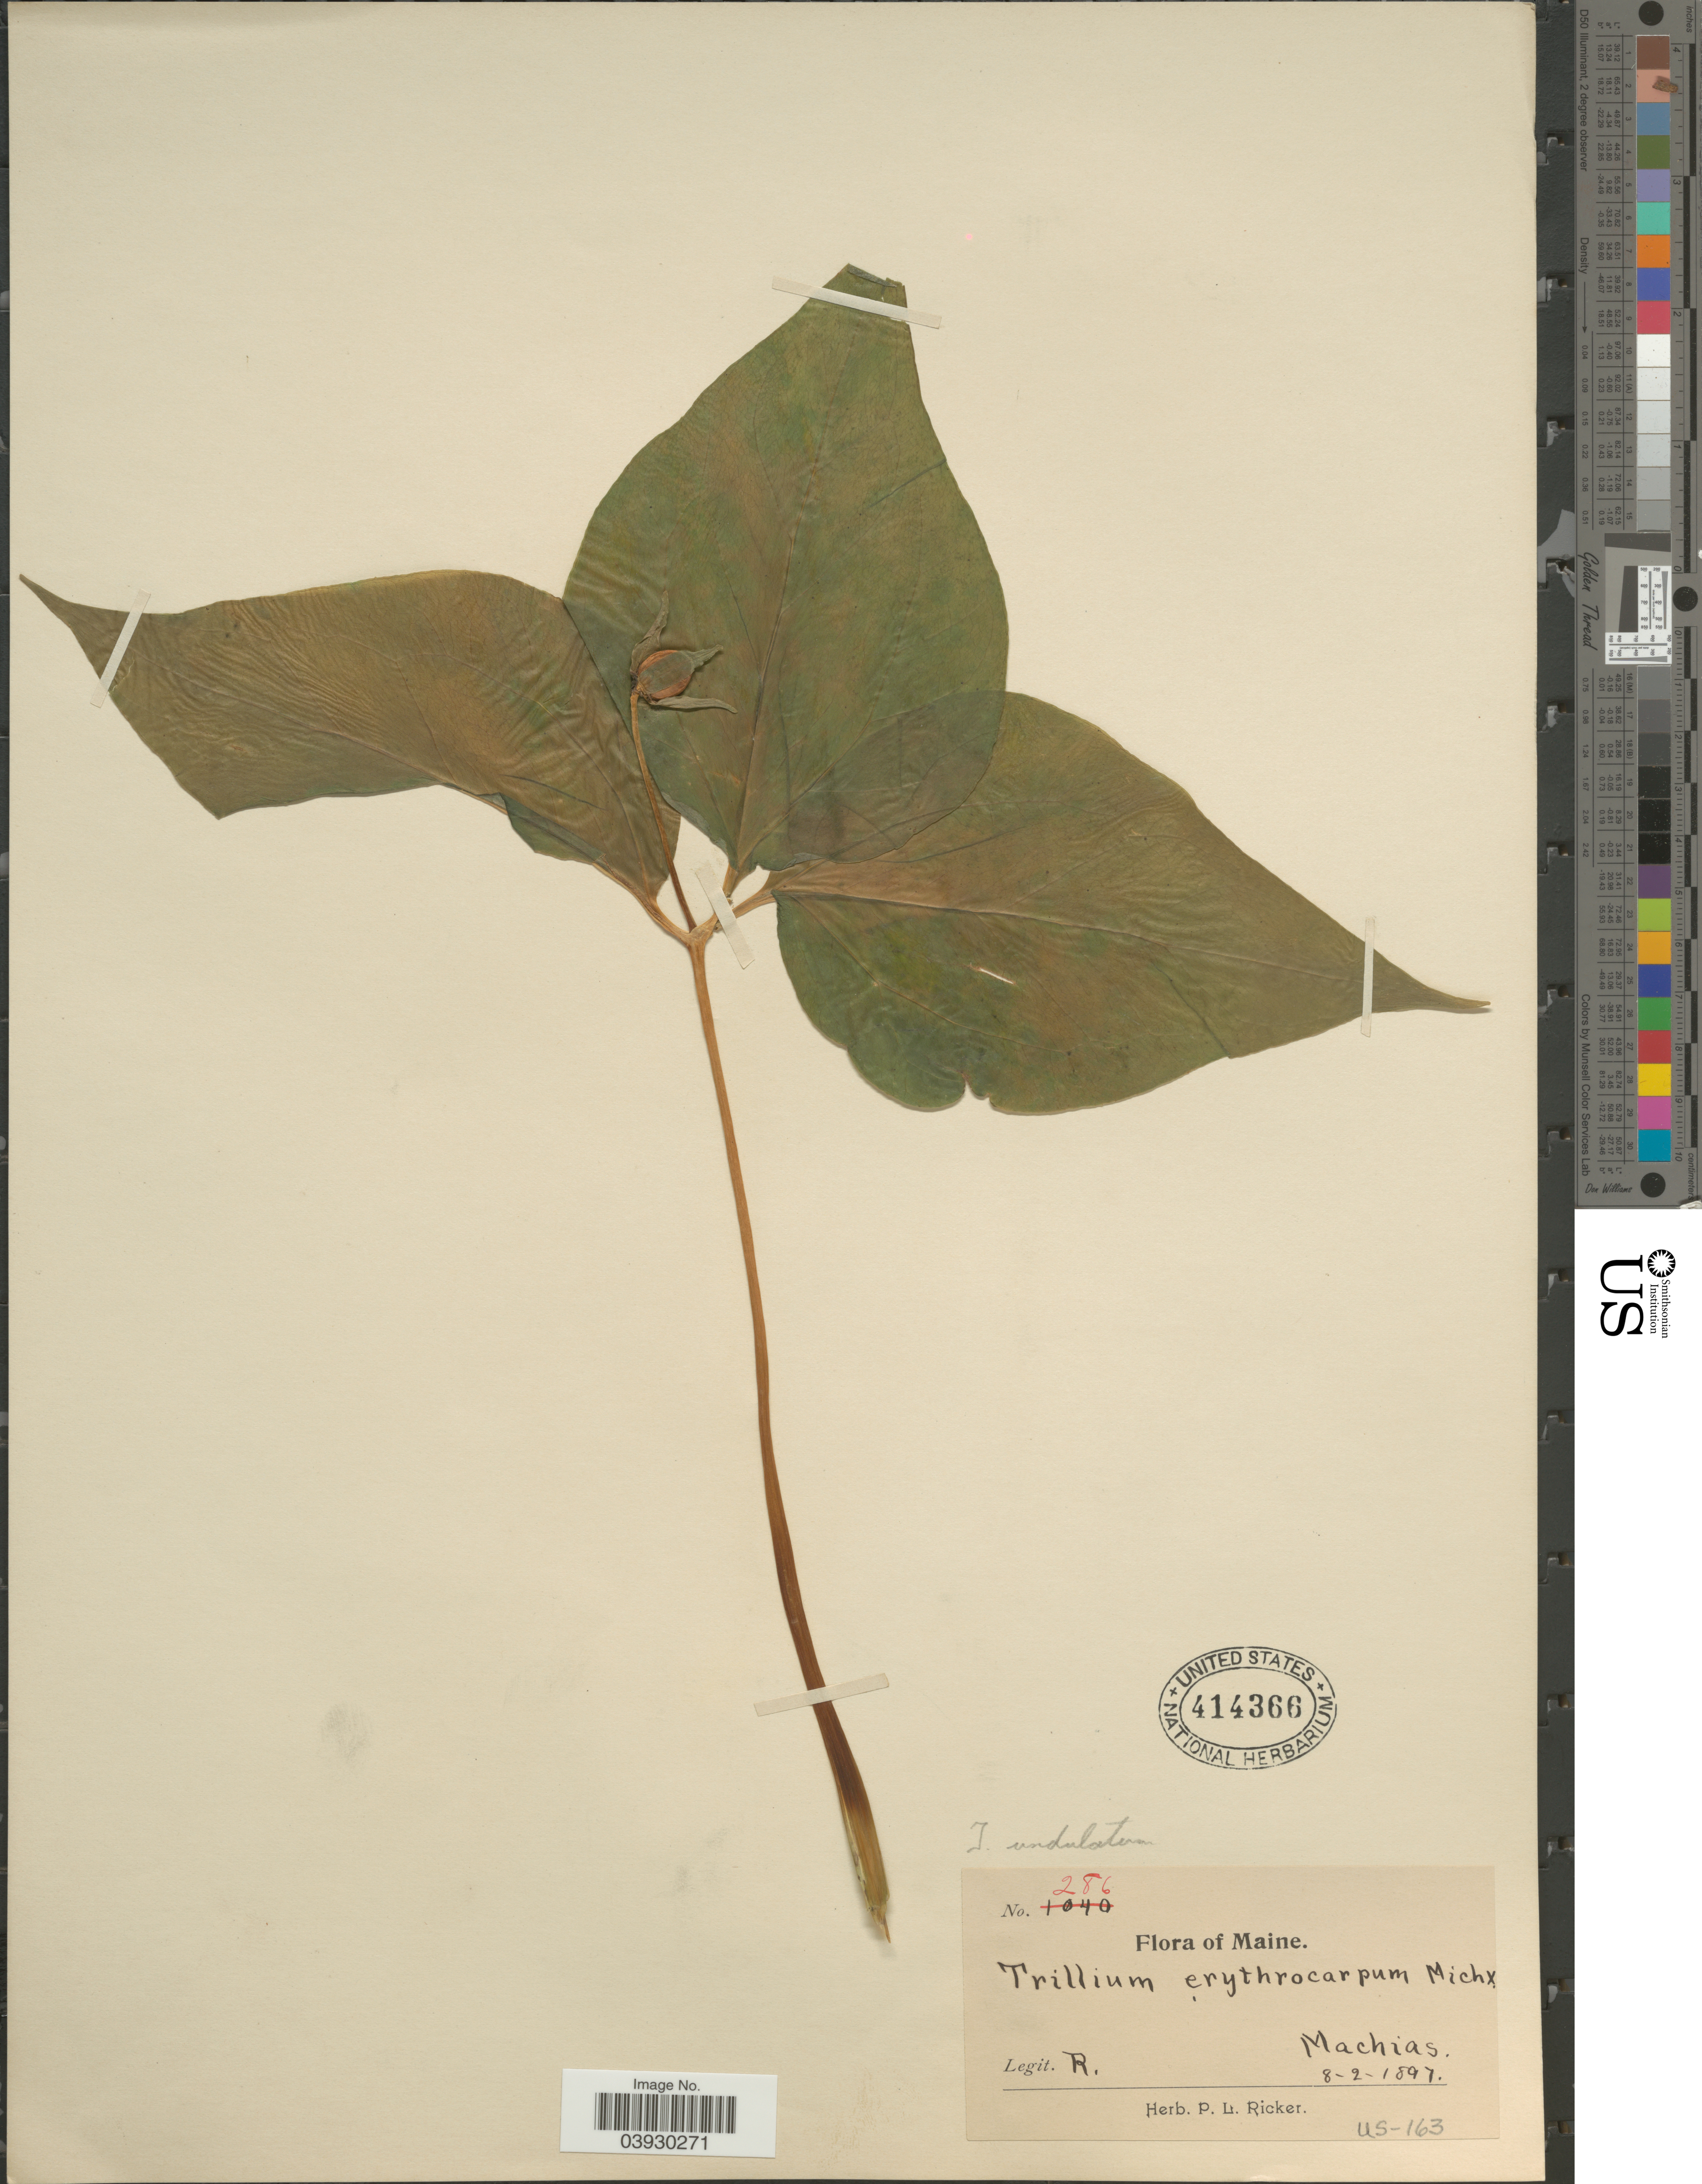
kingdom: Plantae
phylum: Tracheophyta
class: Liliopsida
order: Liliales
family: Melanthiaceae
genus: Trillium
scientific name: Trillium undulatum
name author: Willd.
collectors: P. Ricker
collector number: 286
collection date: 1897-08-02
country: United States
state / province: Maine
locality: Machias.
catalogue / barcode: US 414366